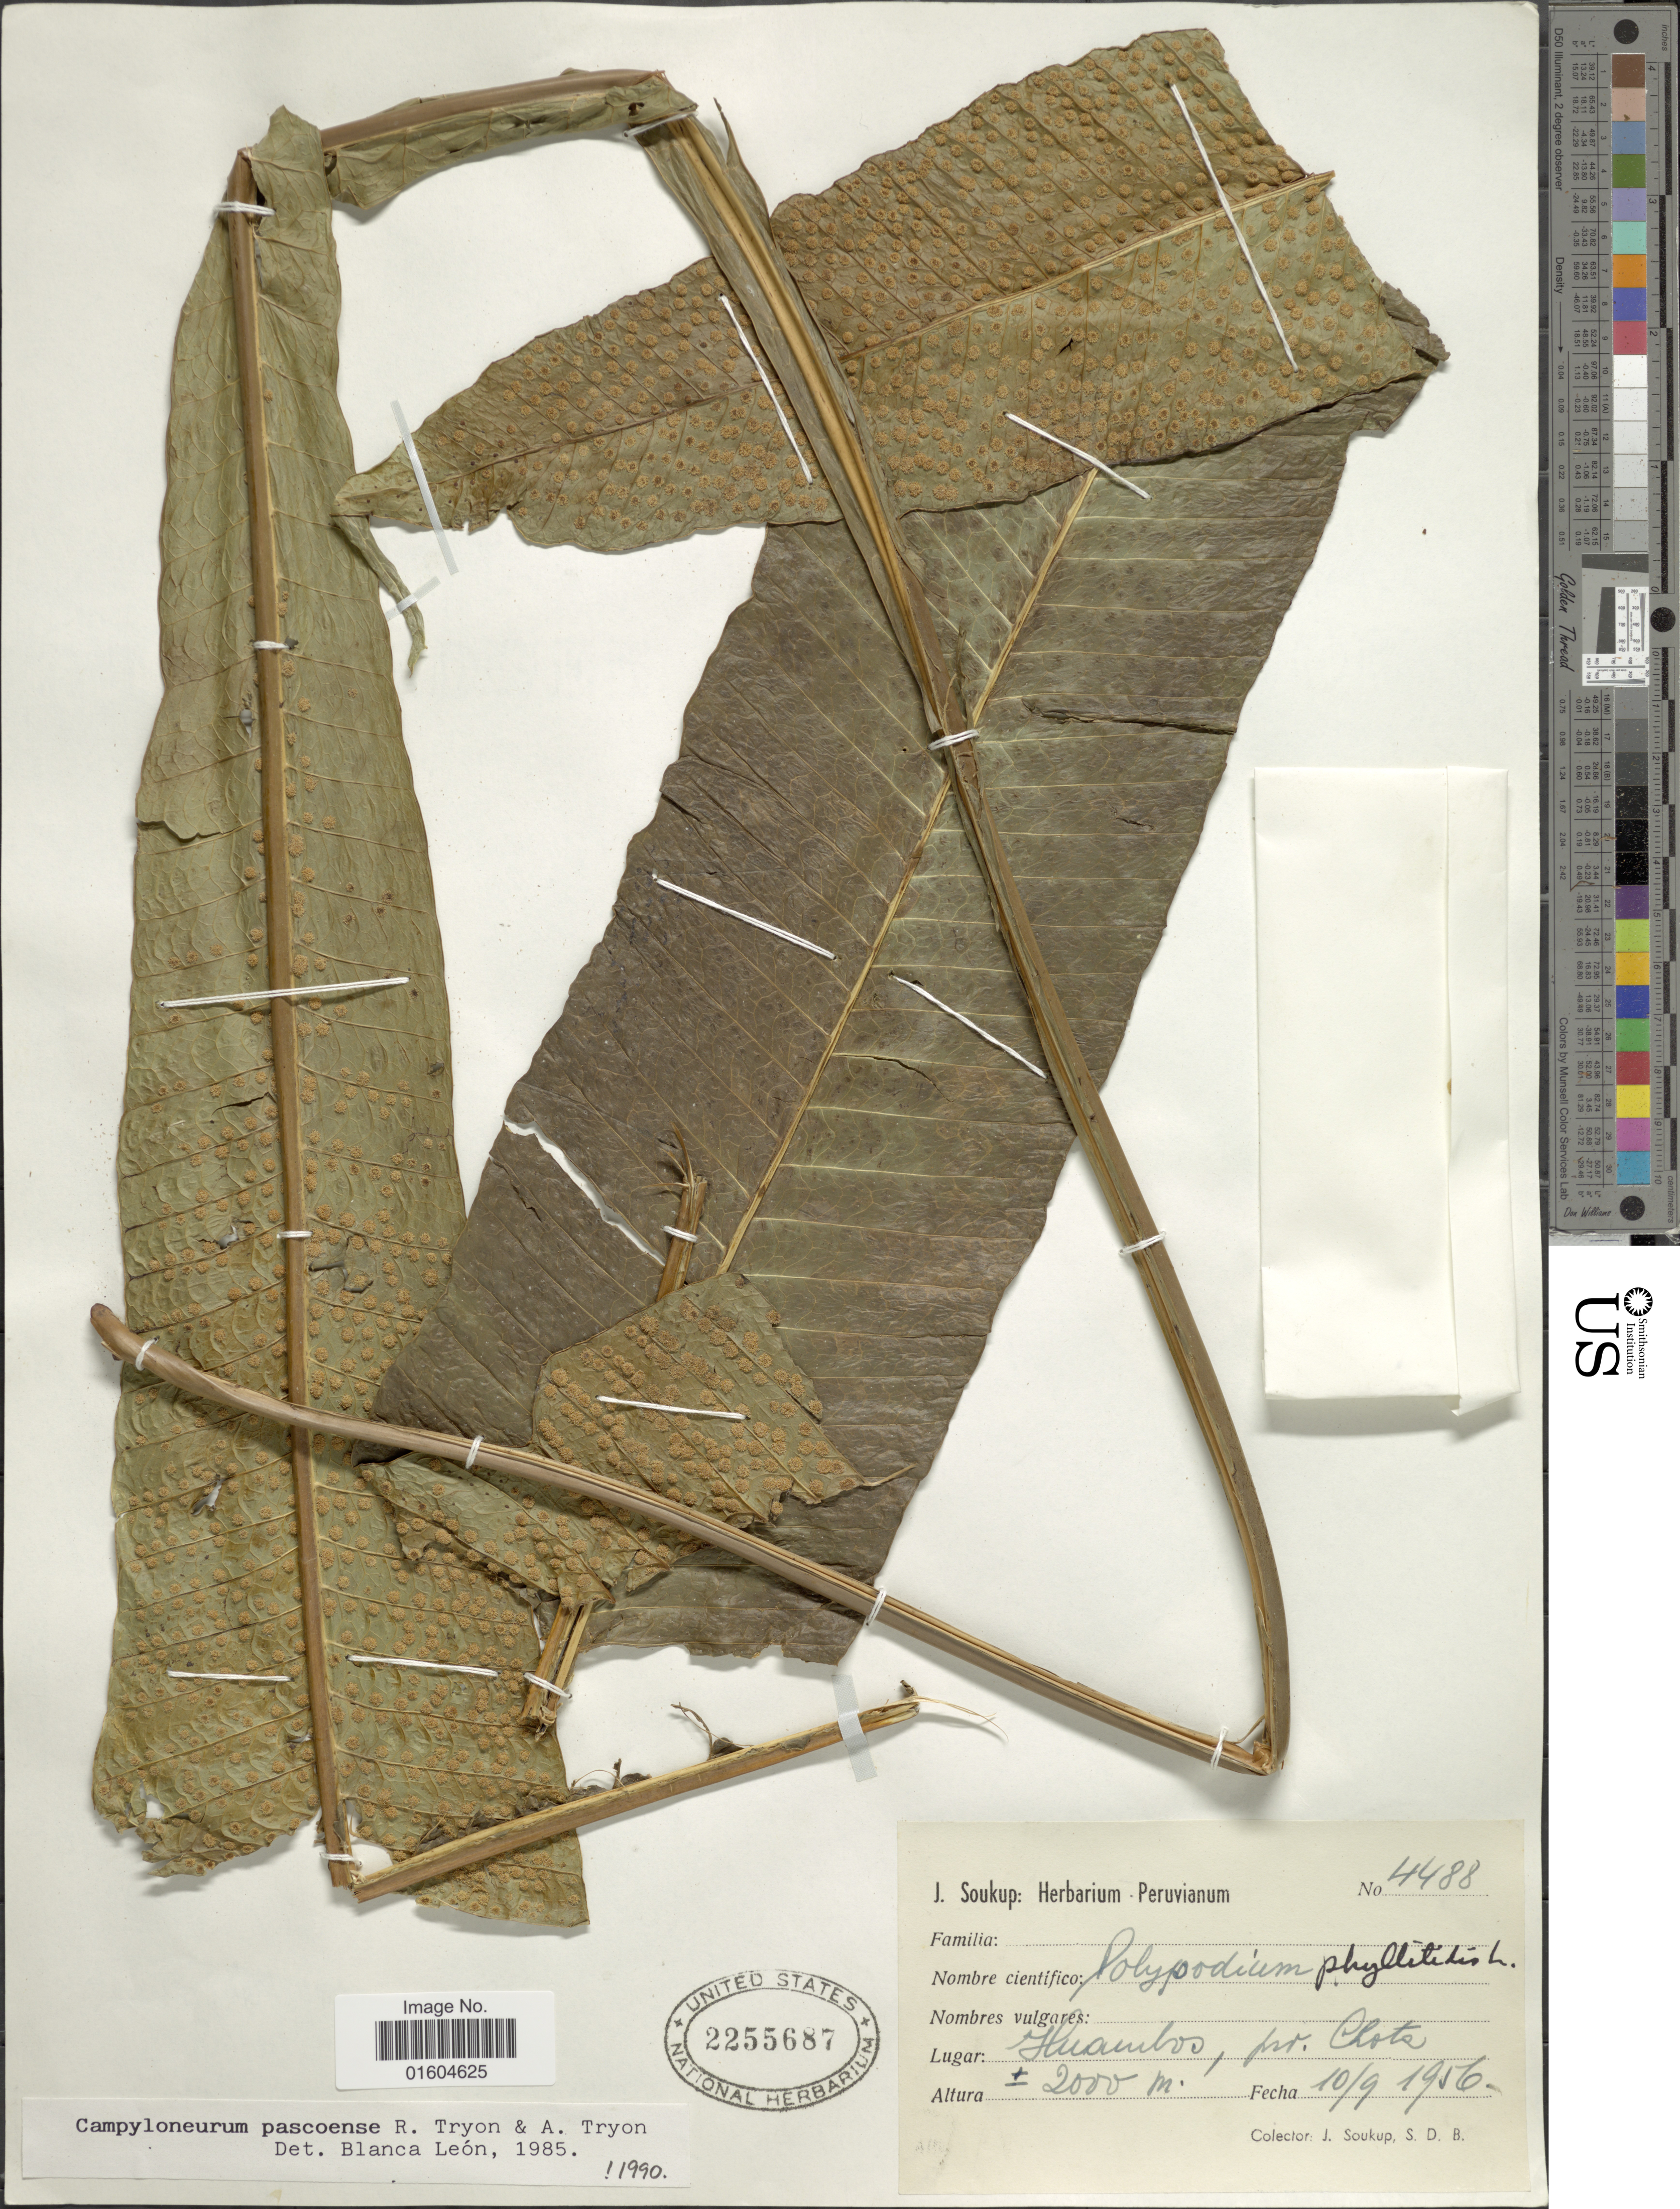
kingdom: Plantae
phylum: Tracheophyta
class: Polypodiopsida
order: Polypodiales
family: Polypodiaceae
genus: Campyloneurum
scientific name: Campyloneurum pascoense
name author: R.M. Tryon & A.F. Tryon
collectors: J. Soukup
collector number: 4488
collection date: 1956-09-10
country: Peru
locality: Huambos, prv. Chota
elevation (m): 2000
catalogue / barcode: US 2255687